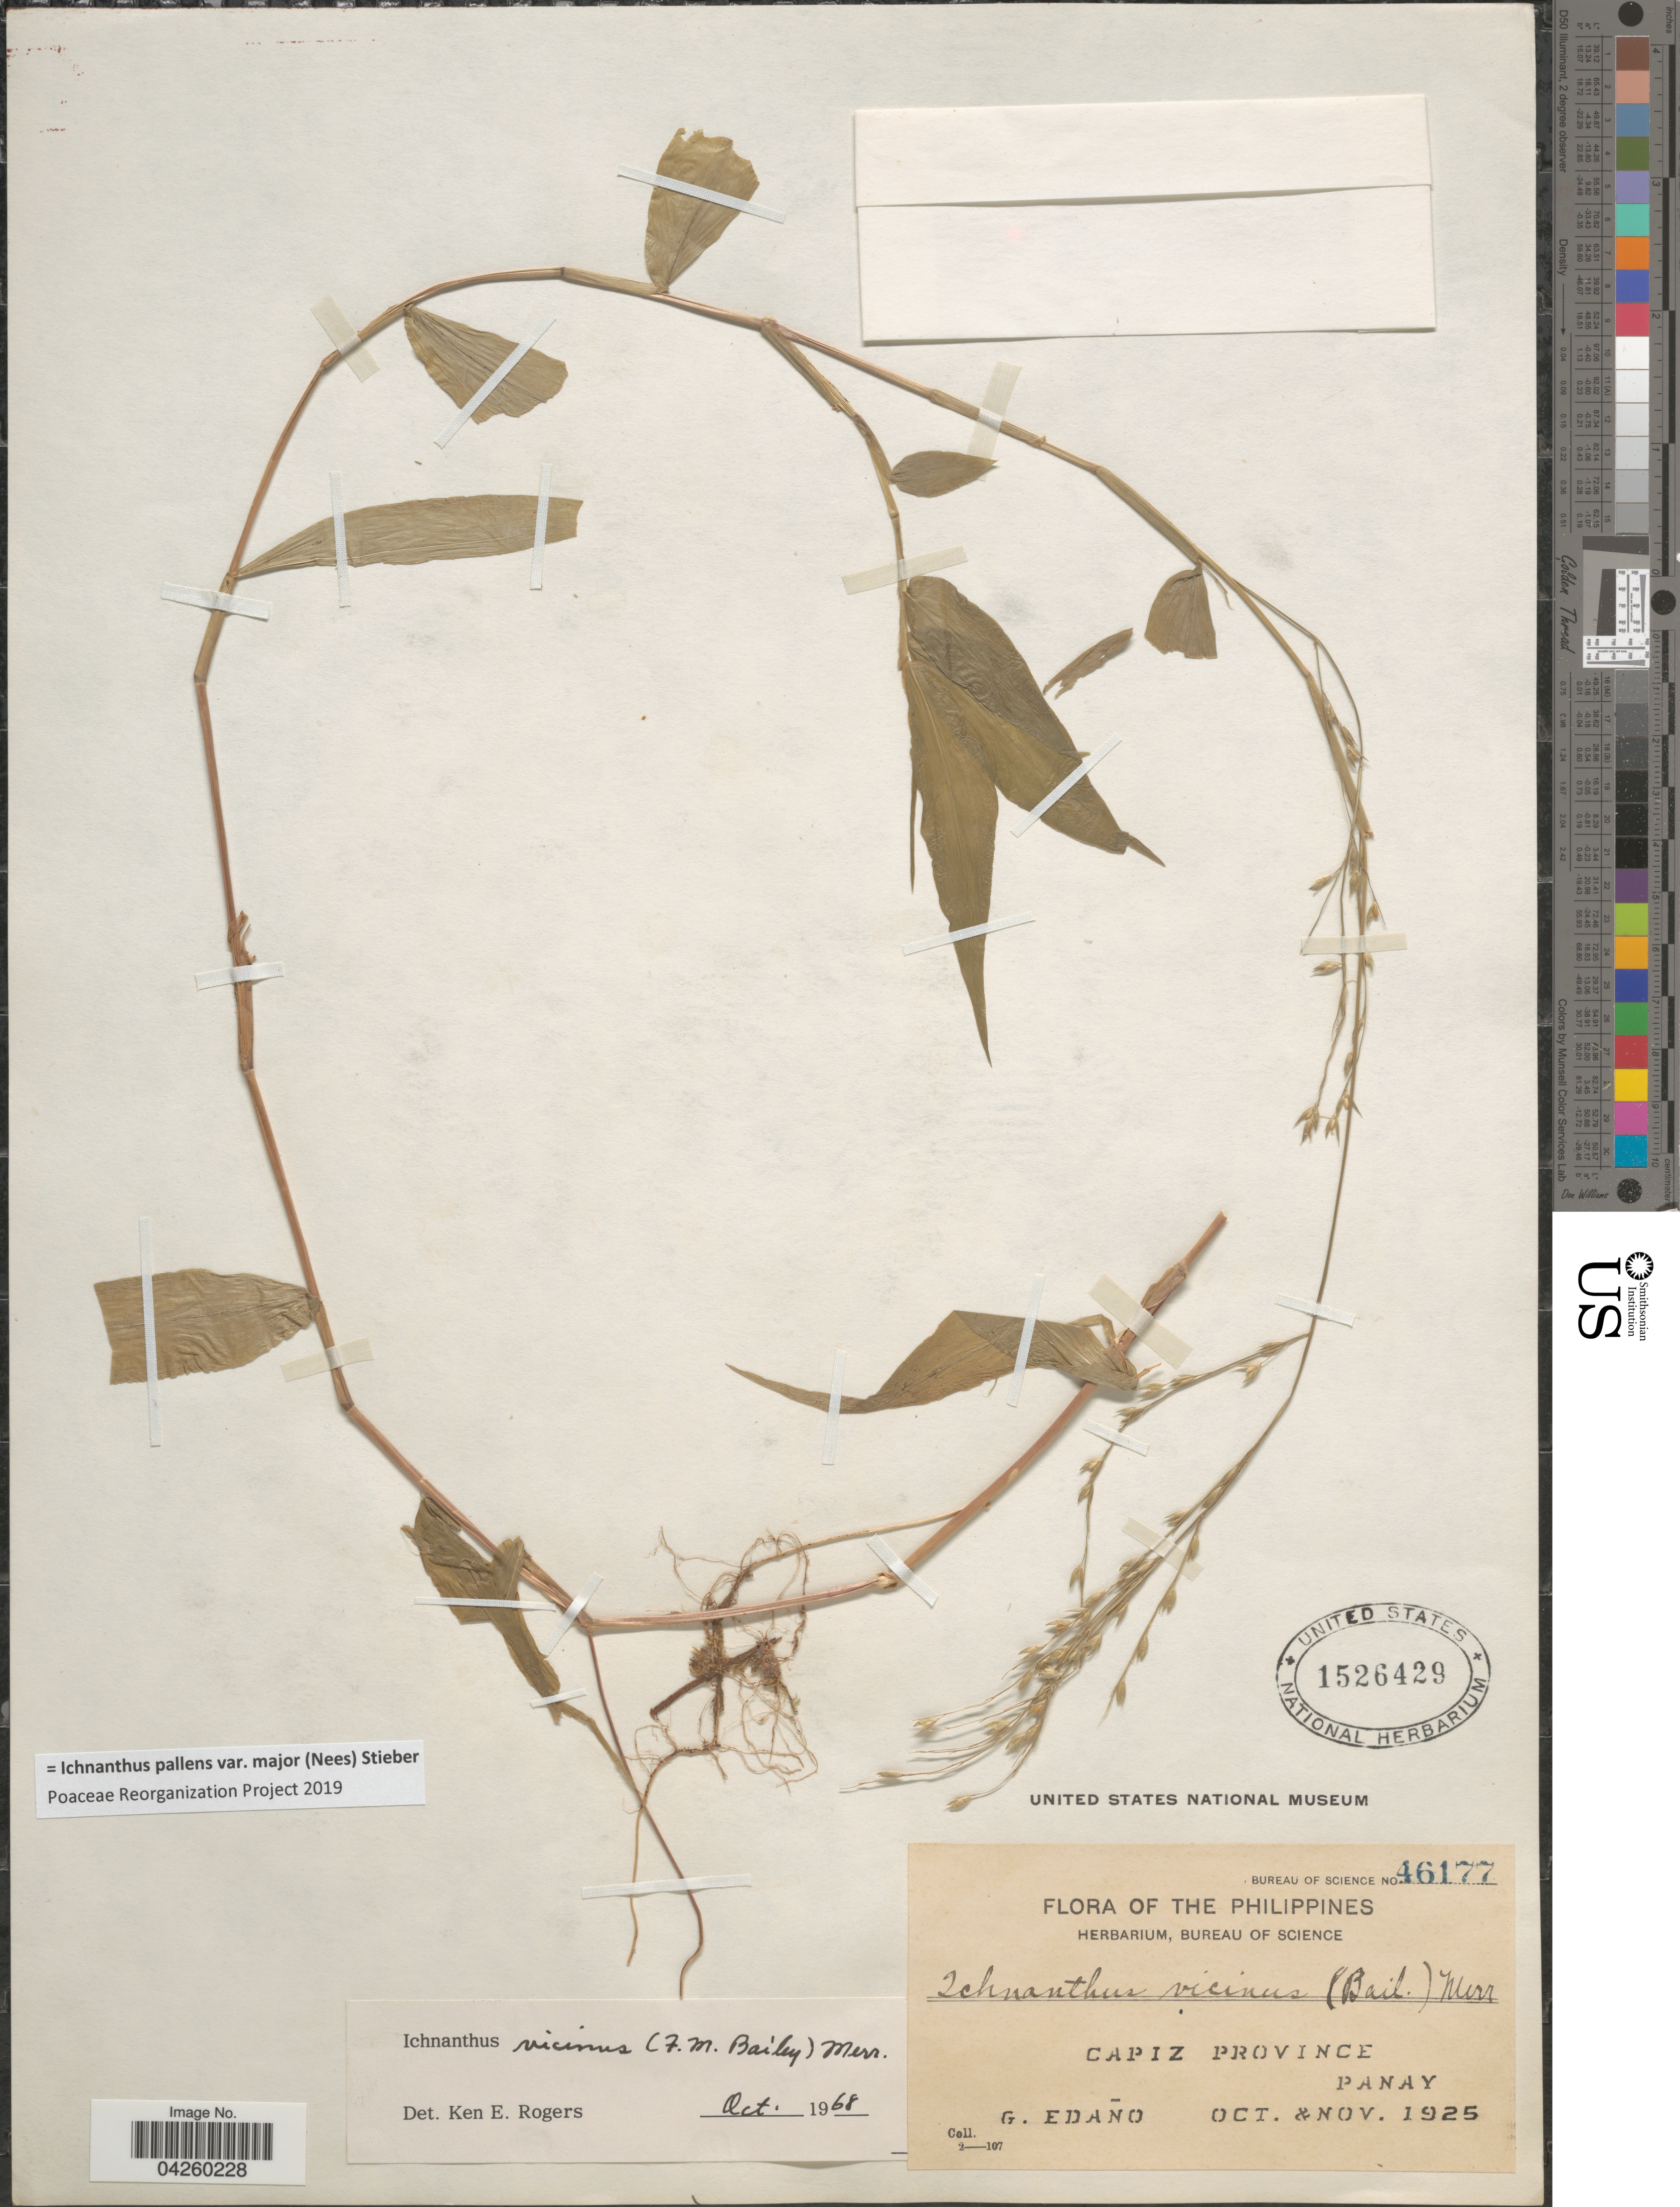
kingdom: Plantae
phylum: Tracheophyta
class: Liliopsida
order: Poales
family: Poaceae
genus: Ichnanthus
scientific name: Ichnanthus pallens var. major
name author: (Nees) Stieber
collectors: G. Edaño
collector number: Bureau of Science 46177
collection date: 1925-10/1925-11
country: Philippines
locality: Capiz Provins. Panay.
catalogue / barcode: US 1526429